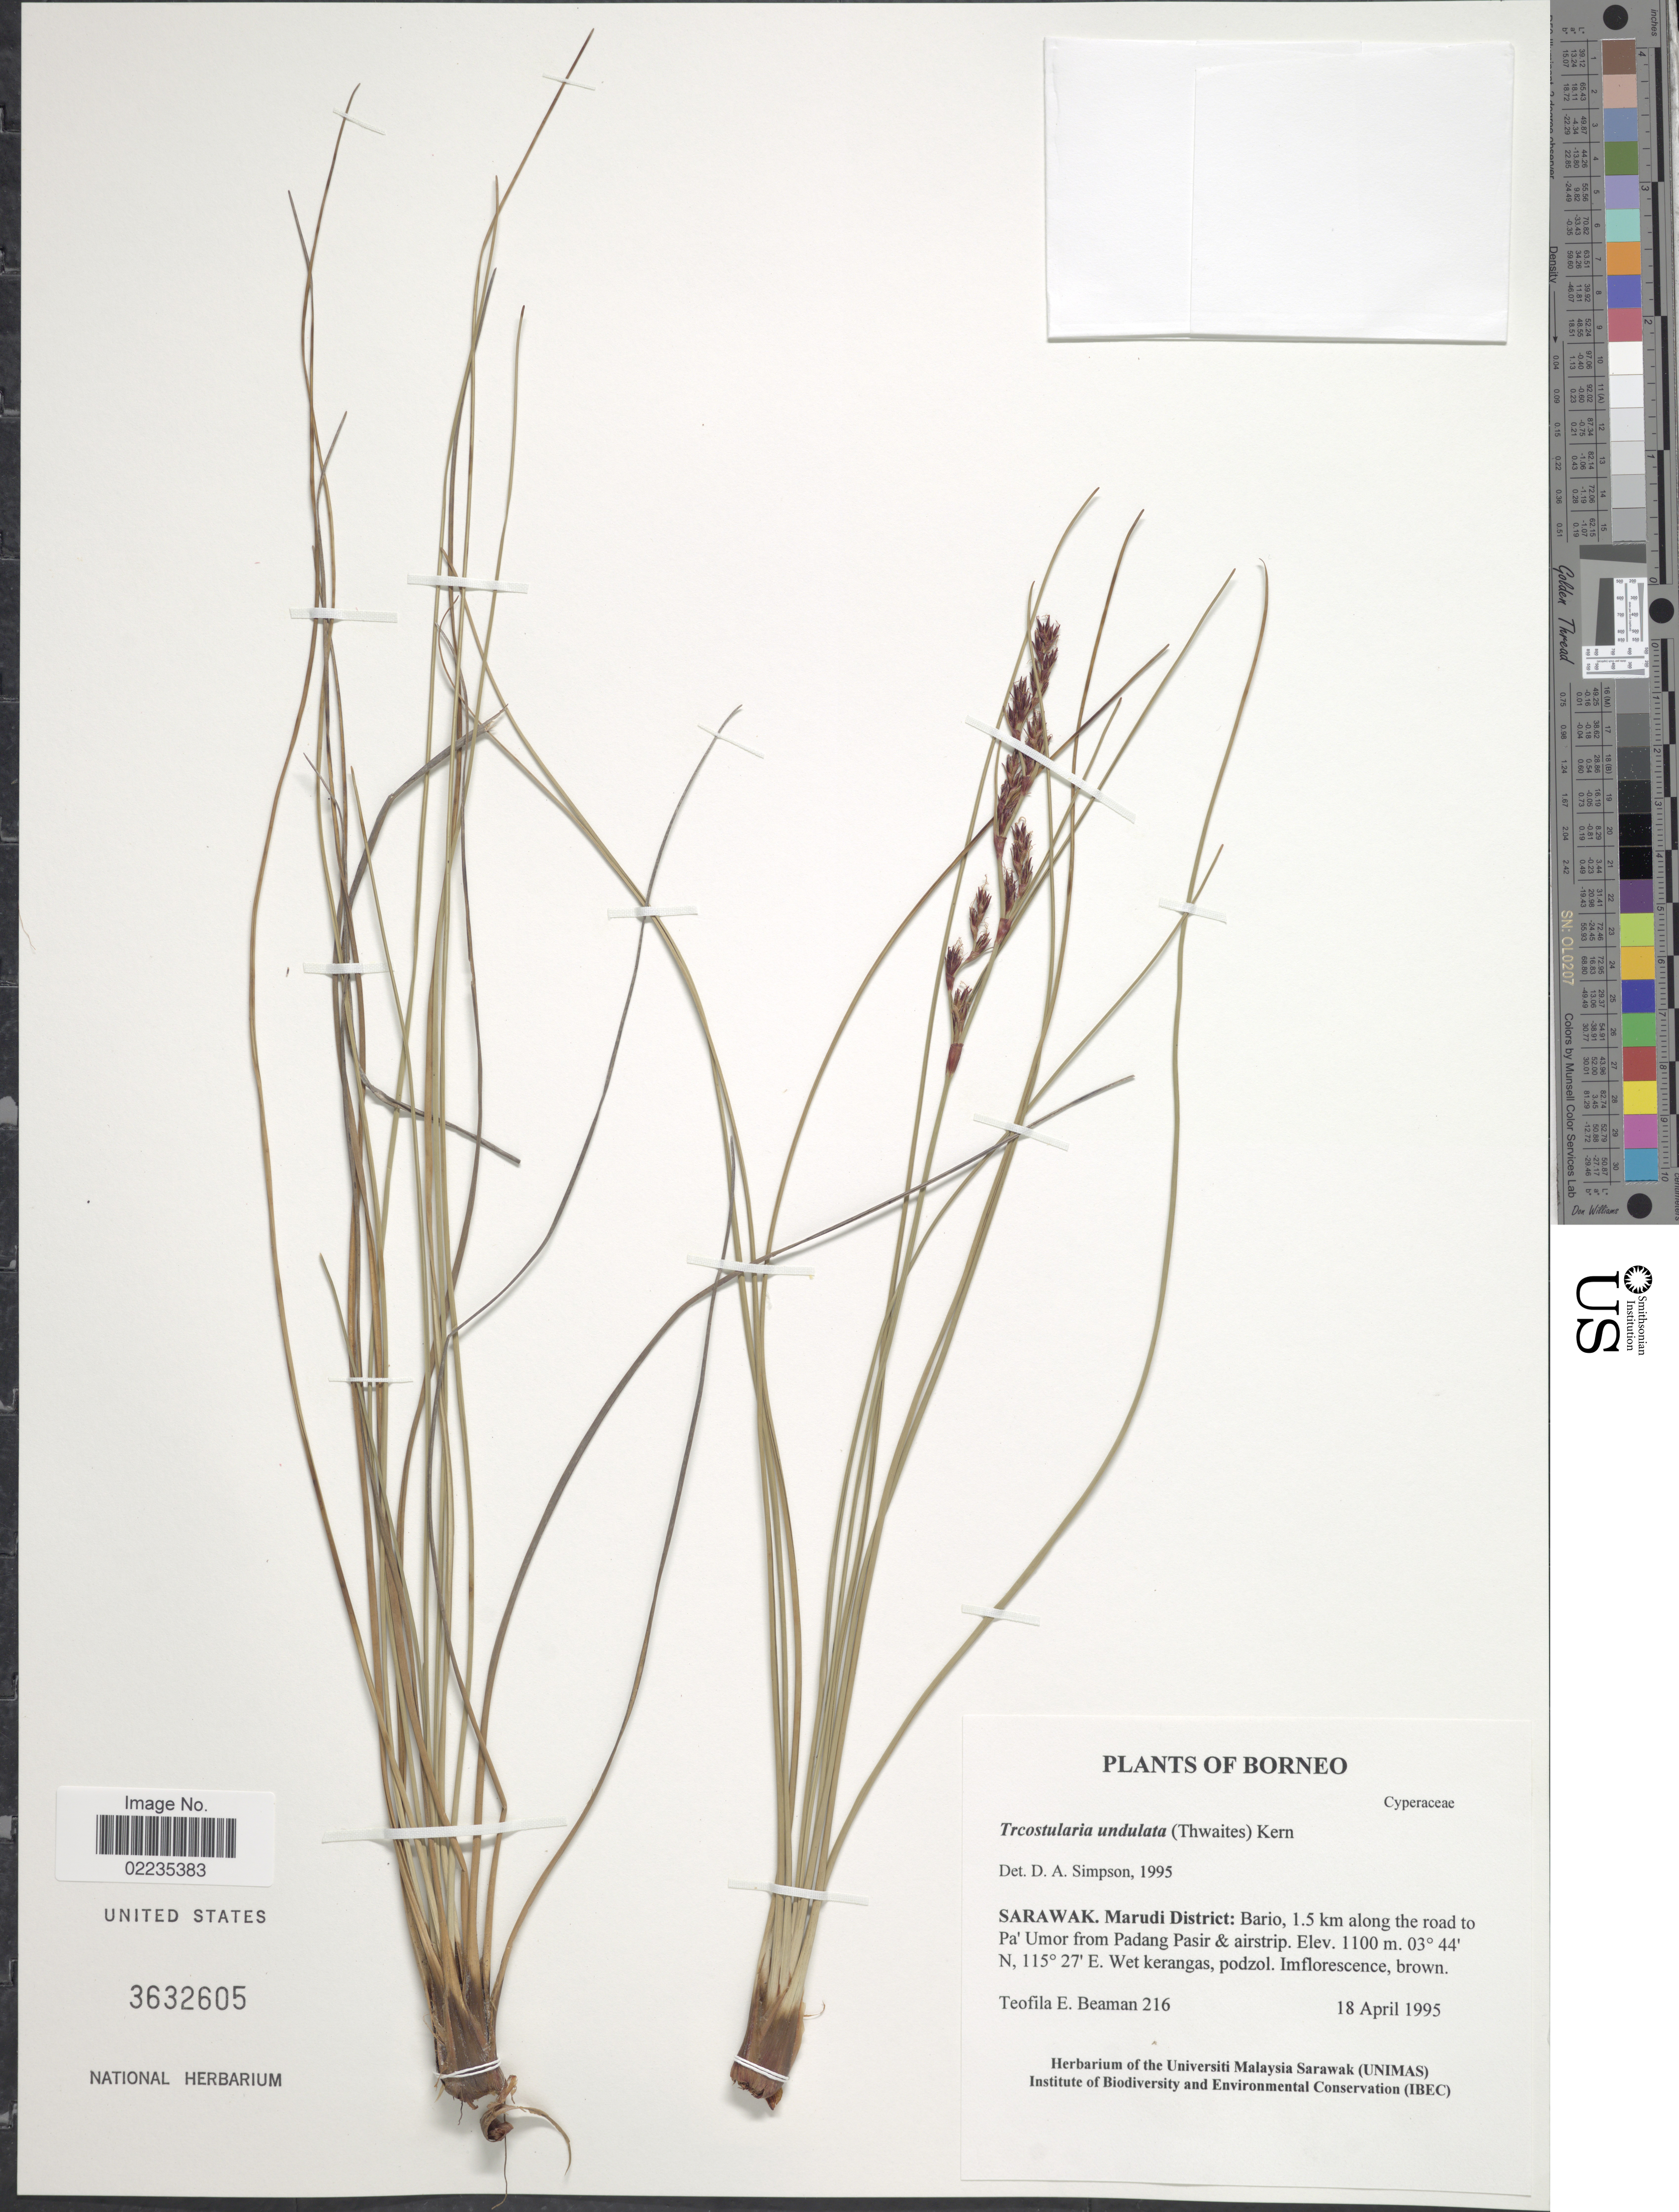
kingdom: Plantae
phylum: Tracheophyta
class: Liliopsida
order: Poales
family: Cyperaceae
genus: Anthelepis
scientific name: Anthelepis undulata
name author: (Thwaites) R.L. Barrett et al.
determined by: Strong, Mark T., (BOT), Smithsonian Institution - National Museum of Natural History (UNITED STATES)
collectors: T. E. Beaman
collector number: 216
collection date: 1995-04-18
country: Malaysia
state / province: Sarawak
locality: Sarawak, Marudi District: Bario, 1.5 km along the road to Pa'Umor from Padang Pasir of airstrip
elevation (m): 1100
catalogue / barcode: US 3632605